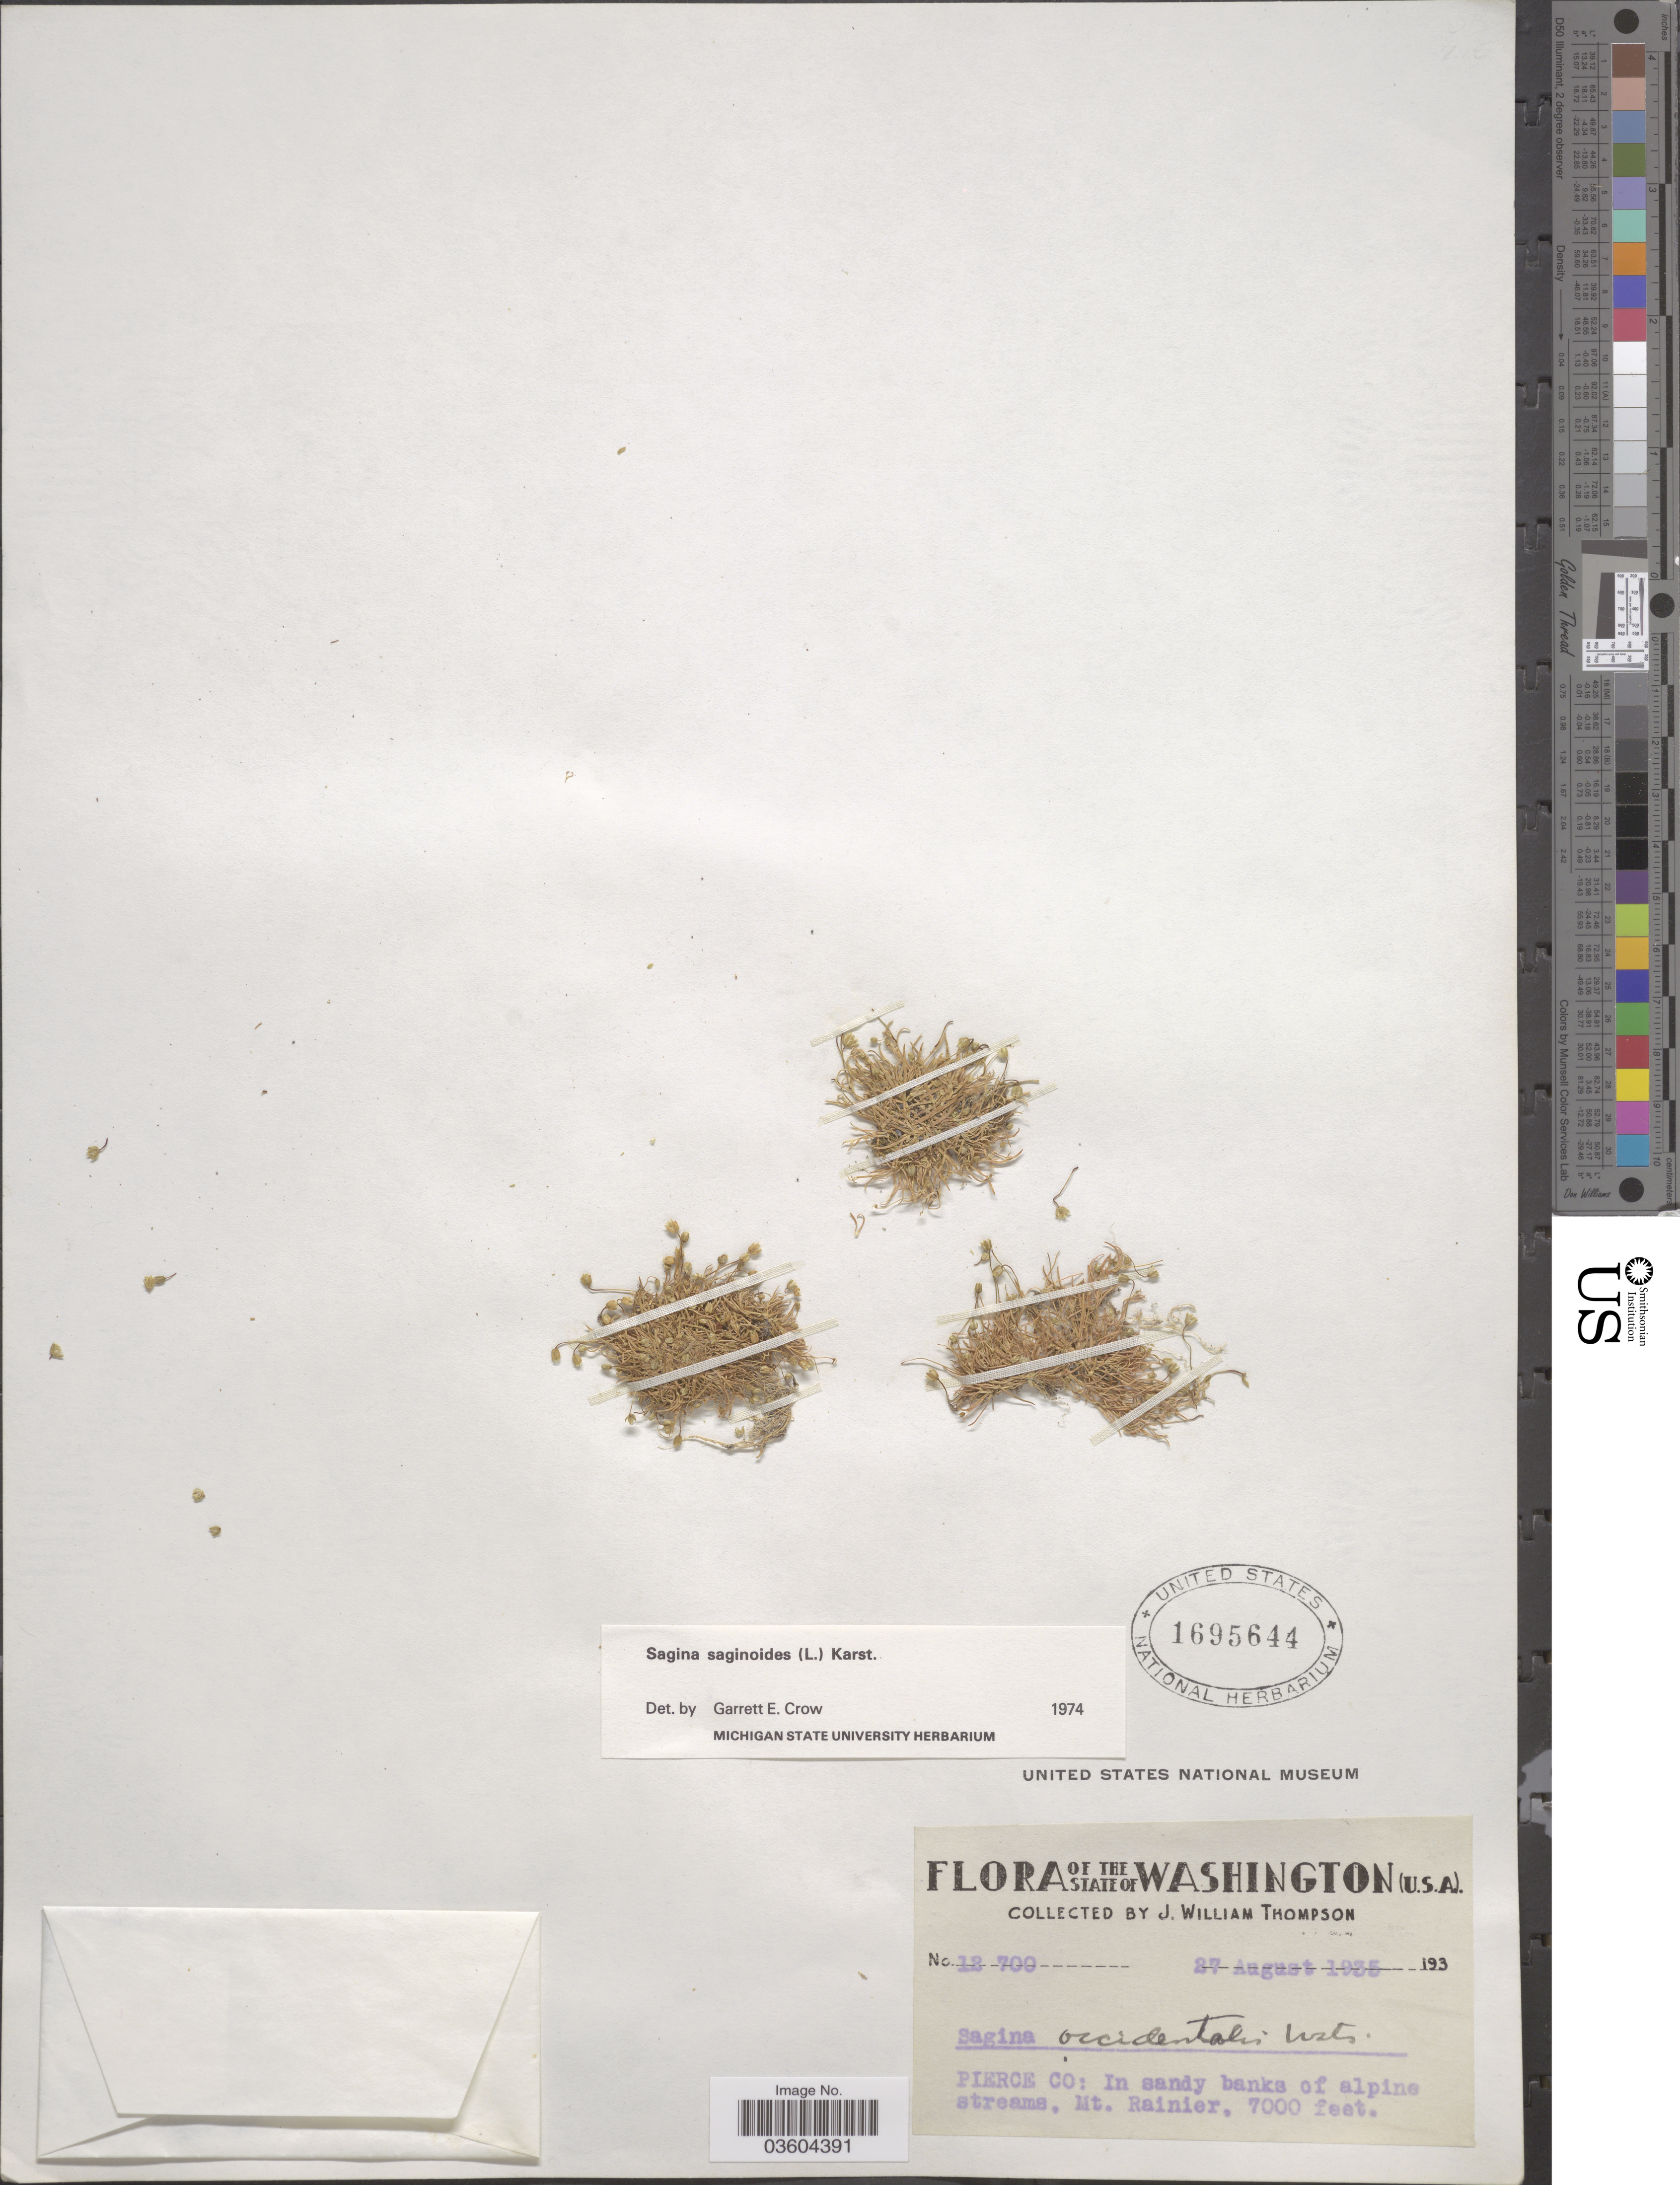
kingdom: Plantae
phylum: Tracheophyta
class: Magnoliopsida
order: Caryophyllales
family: Caryophyllaceae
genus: Sagina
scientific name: Sagina saginoides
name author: (L.) H. Karst.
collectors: J. W. Thompson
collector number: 12700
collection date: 1935-08-27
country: United States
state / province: Washington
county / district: Pierce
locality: Pierce Co: In sandy banks of alpine streams, Mt. Rainier.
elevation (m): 2134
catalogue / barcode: US 1695644